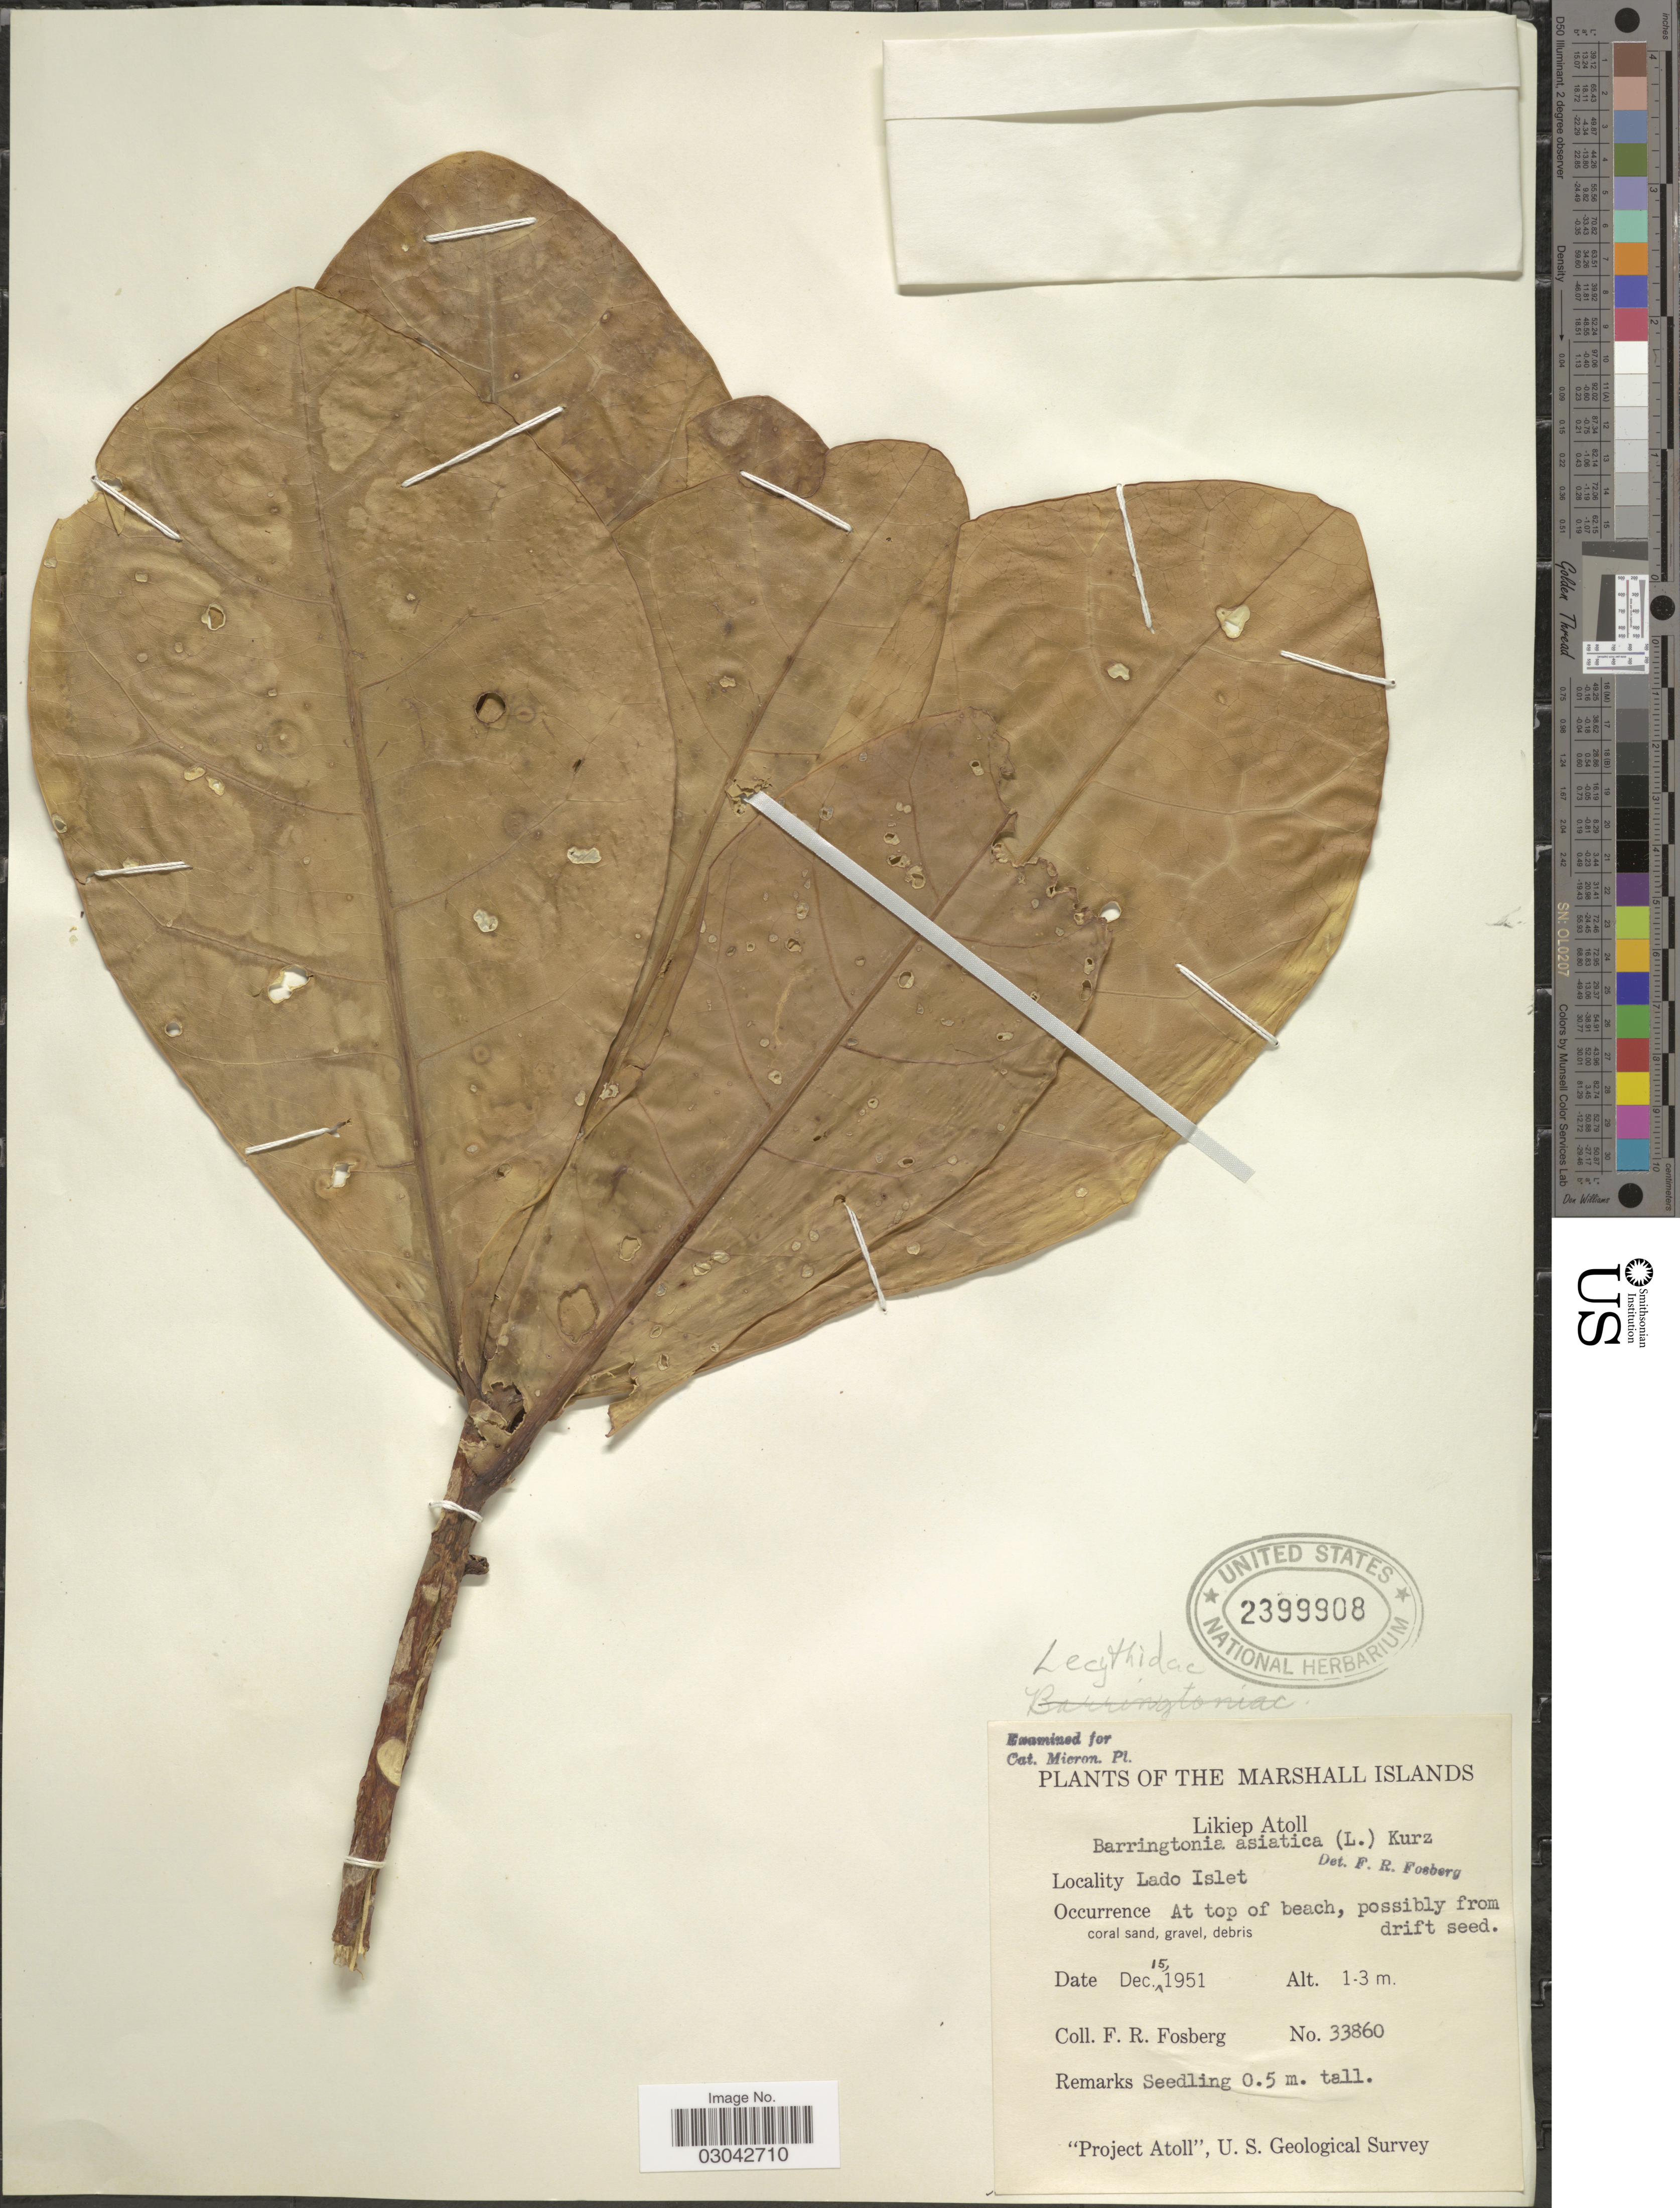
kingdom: Plantae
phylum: Tracheophyta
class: Magnoliopsida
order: Ericales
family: Lecythidaceae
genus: Barringtonia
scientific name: Barringtonia asiatica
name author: (L.) Kurz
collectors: F. R. Fosberg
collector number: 33860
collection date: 1951-12-15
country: Marshall Islands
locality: Likiep Atoll. Lado Islet. At top of beach.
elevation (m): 1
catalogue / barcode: US 2399908